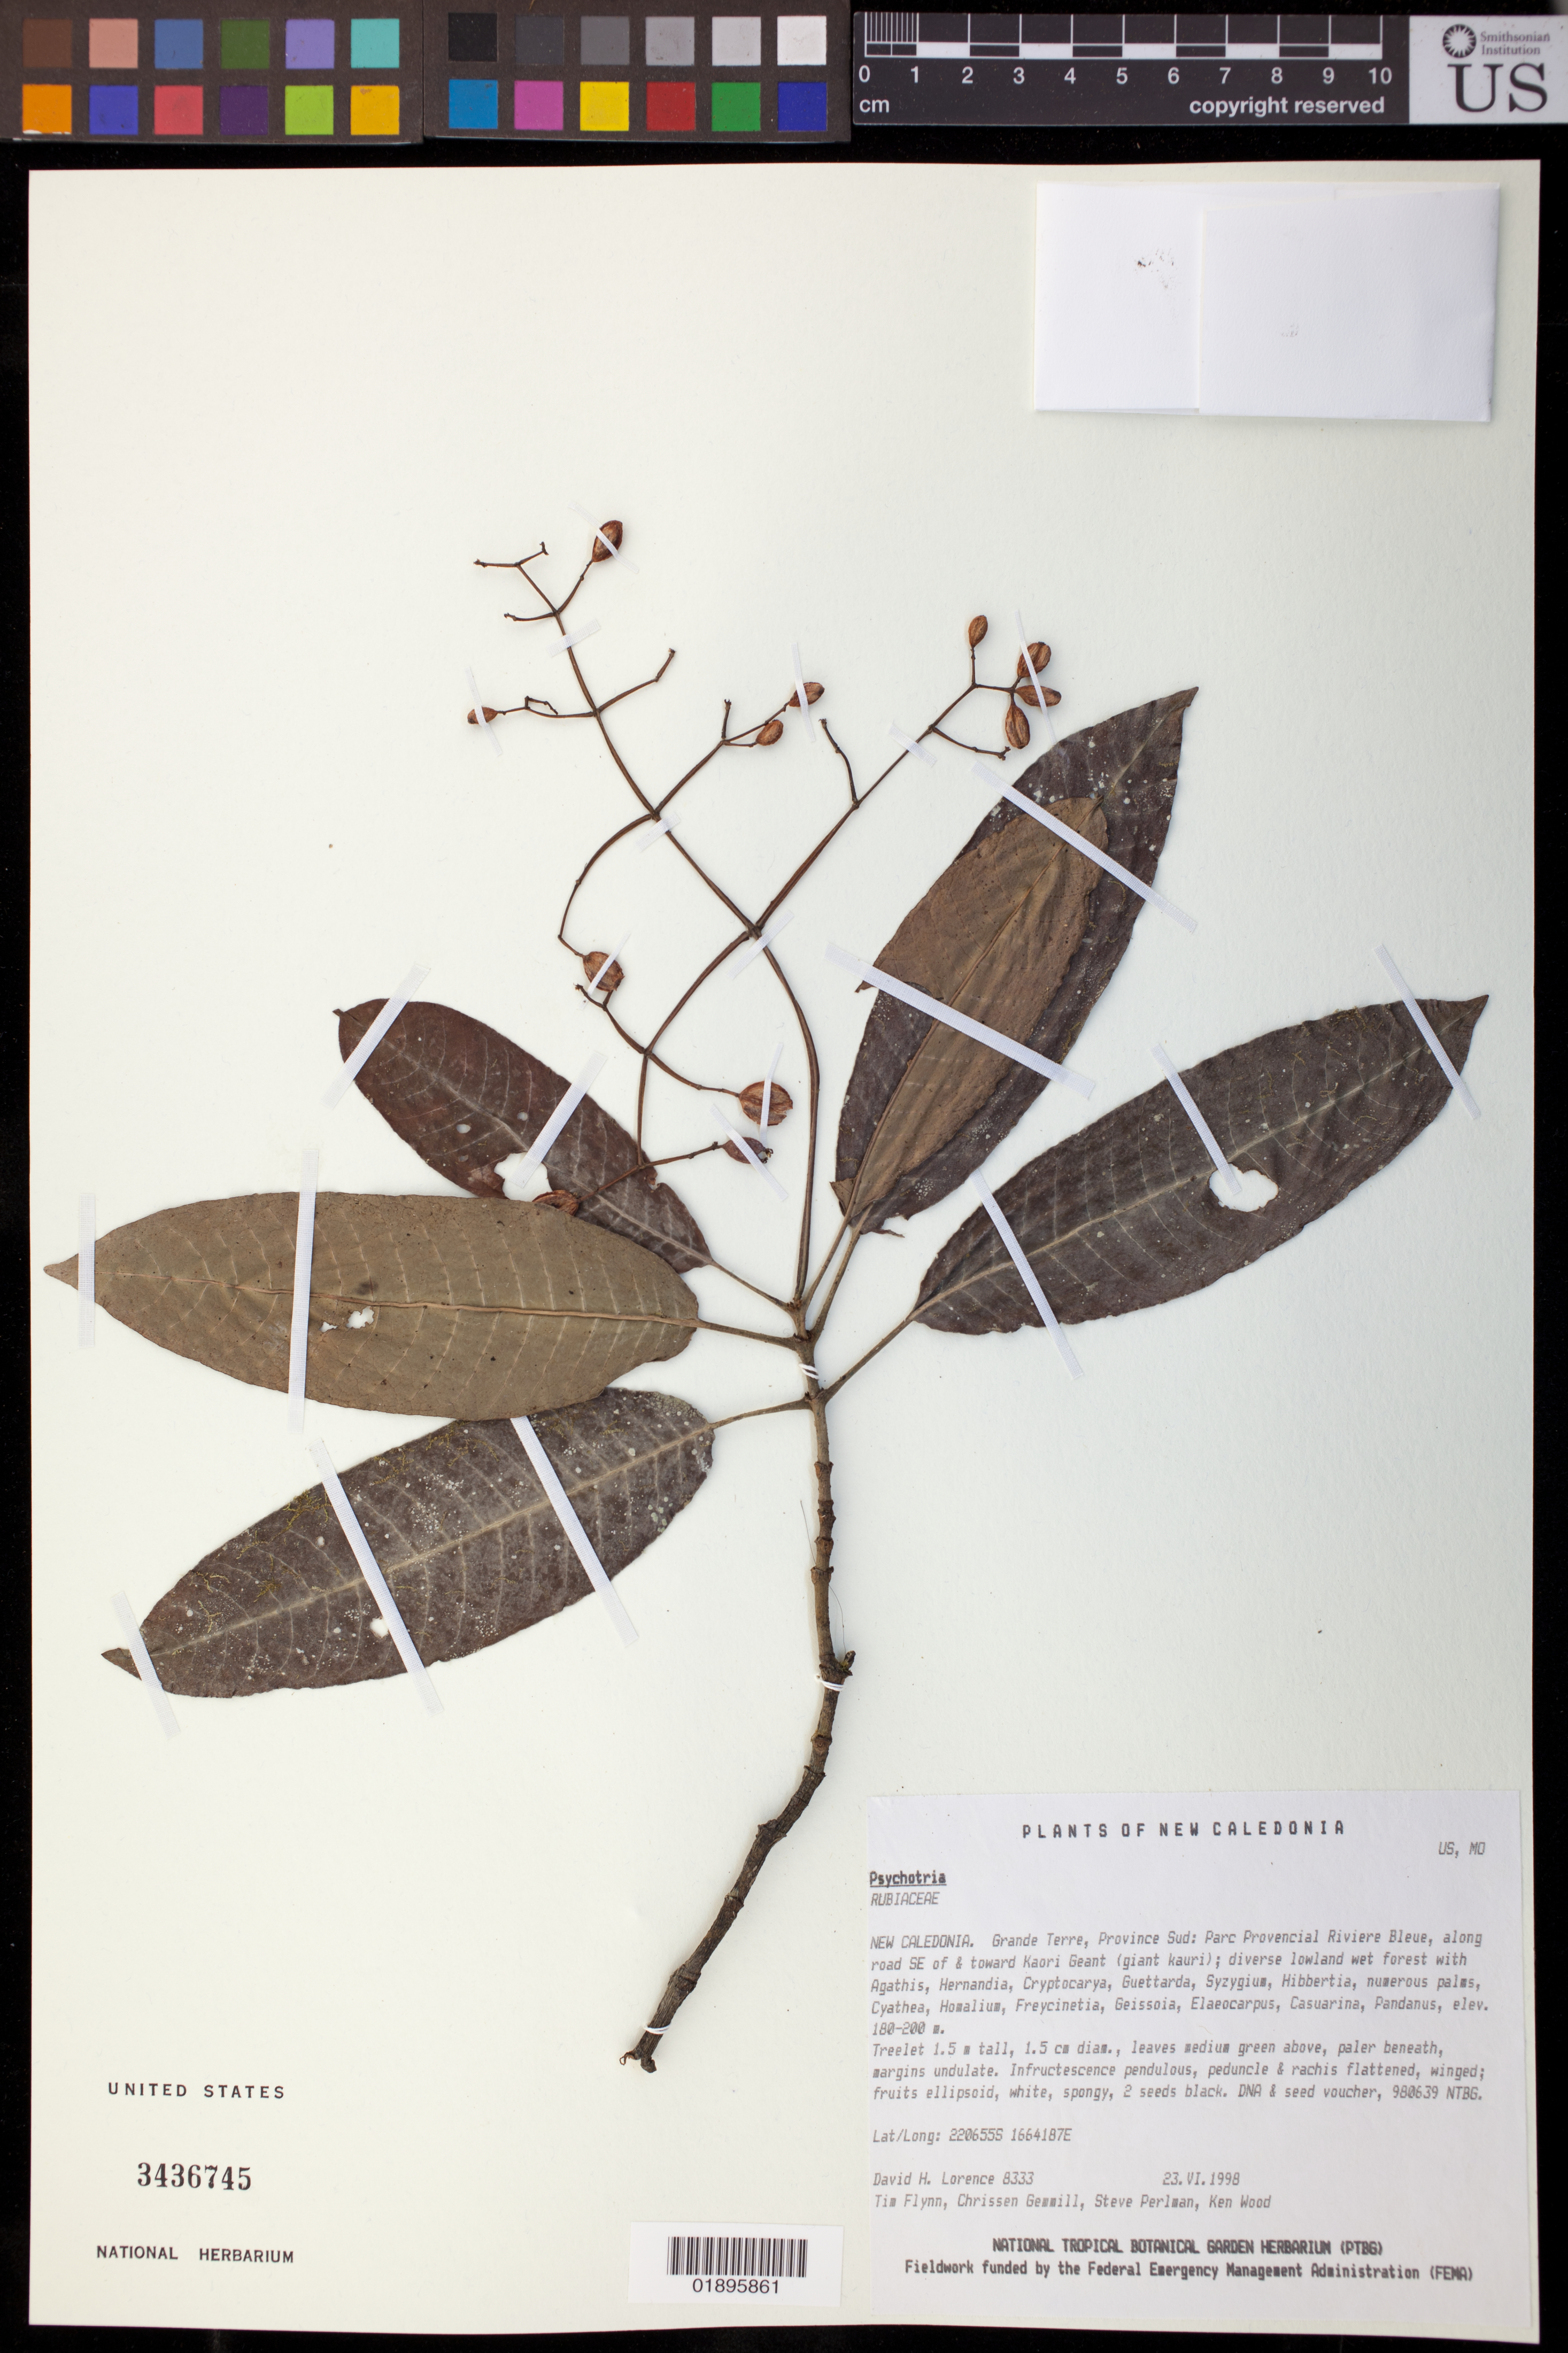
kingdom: Plantae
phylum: Tracheophyta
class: Magnoliopsida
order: Gentianales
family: Rubiaceae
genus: Psychotria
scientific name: Psychotria sp.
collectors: D. Lorence, T. W. Flynn, C. Gemmill, S. P. Perlman & K. R. Wood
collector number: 8333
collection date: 1998-06-23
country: New Caledonia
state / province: Sud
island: Grand Terre Island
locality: Parc Provencial Riviere Bleue, along road SE of and toward Kaori Geant (giant kauri)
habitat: Diverse lowland wet forest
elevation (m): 180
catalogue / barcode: US 3436745